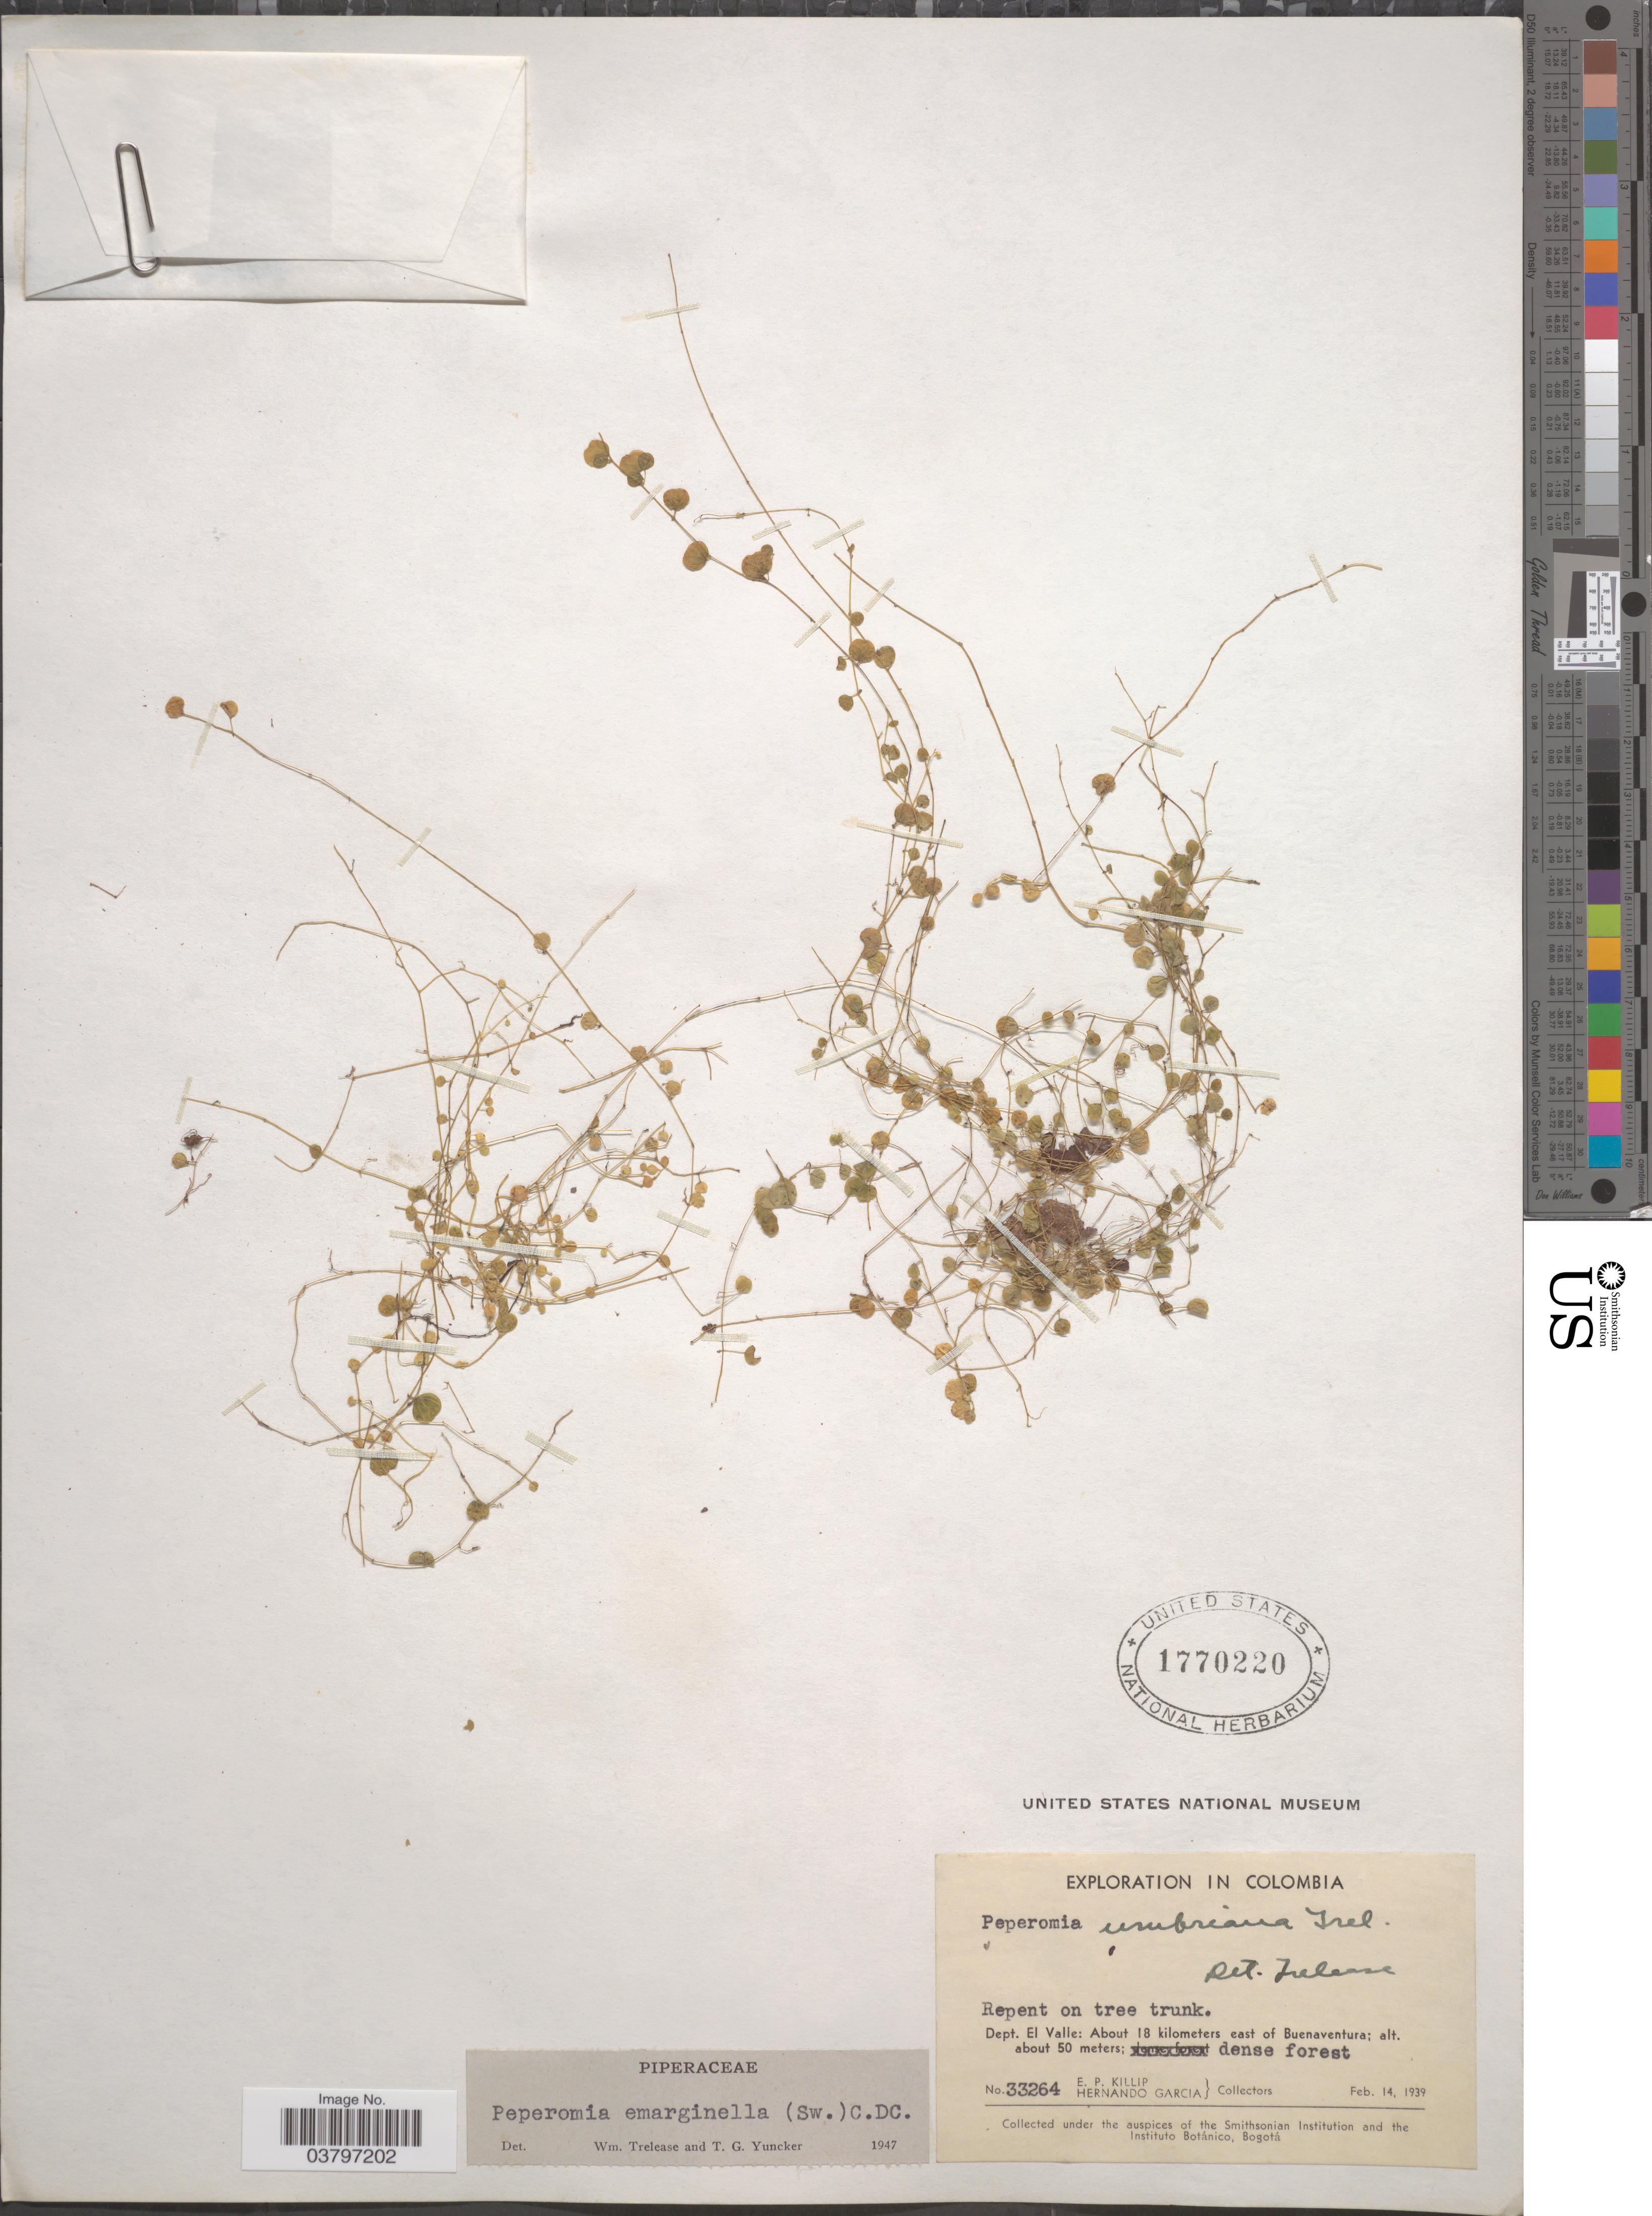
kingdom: Plantae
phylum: Tracheophyta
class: Magnoliopsida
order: Piperales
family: Piperaceae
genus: Peperomia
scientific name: Peperomia emarginella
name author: (Sw. ex Wikstr.) C. DC.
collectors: E. P. Killip & H. Garcia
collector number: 33264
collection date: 1939-02-14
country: Colombia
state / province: Valle del Cauca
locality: Dept. El Valle: About 18 kilometers east of Buenaventura.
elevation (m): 50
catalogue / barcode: US 1770220